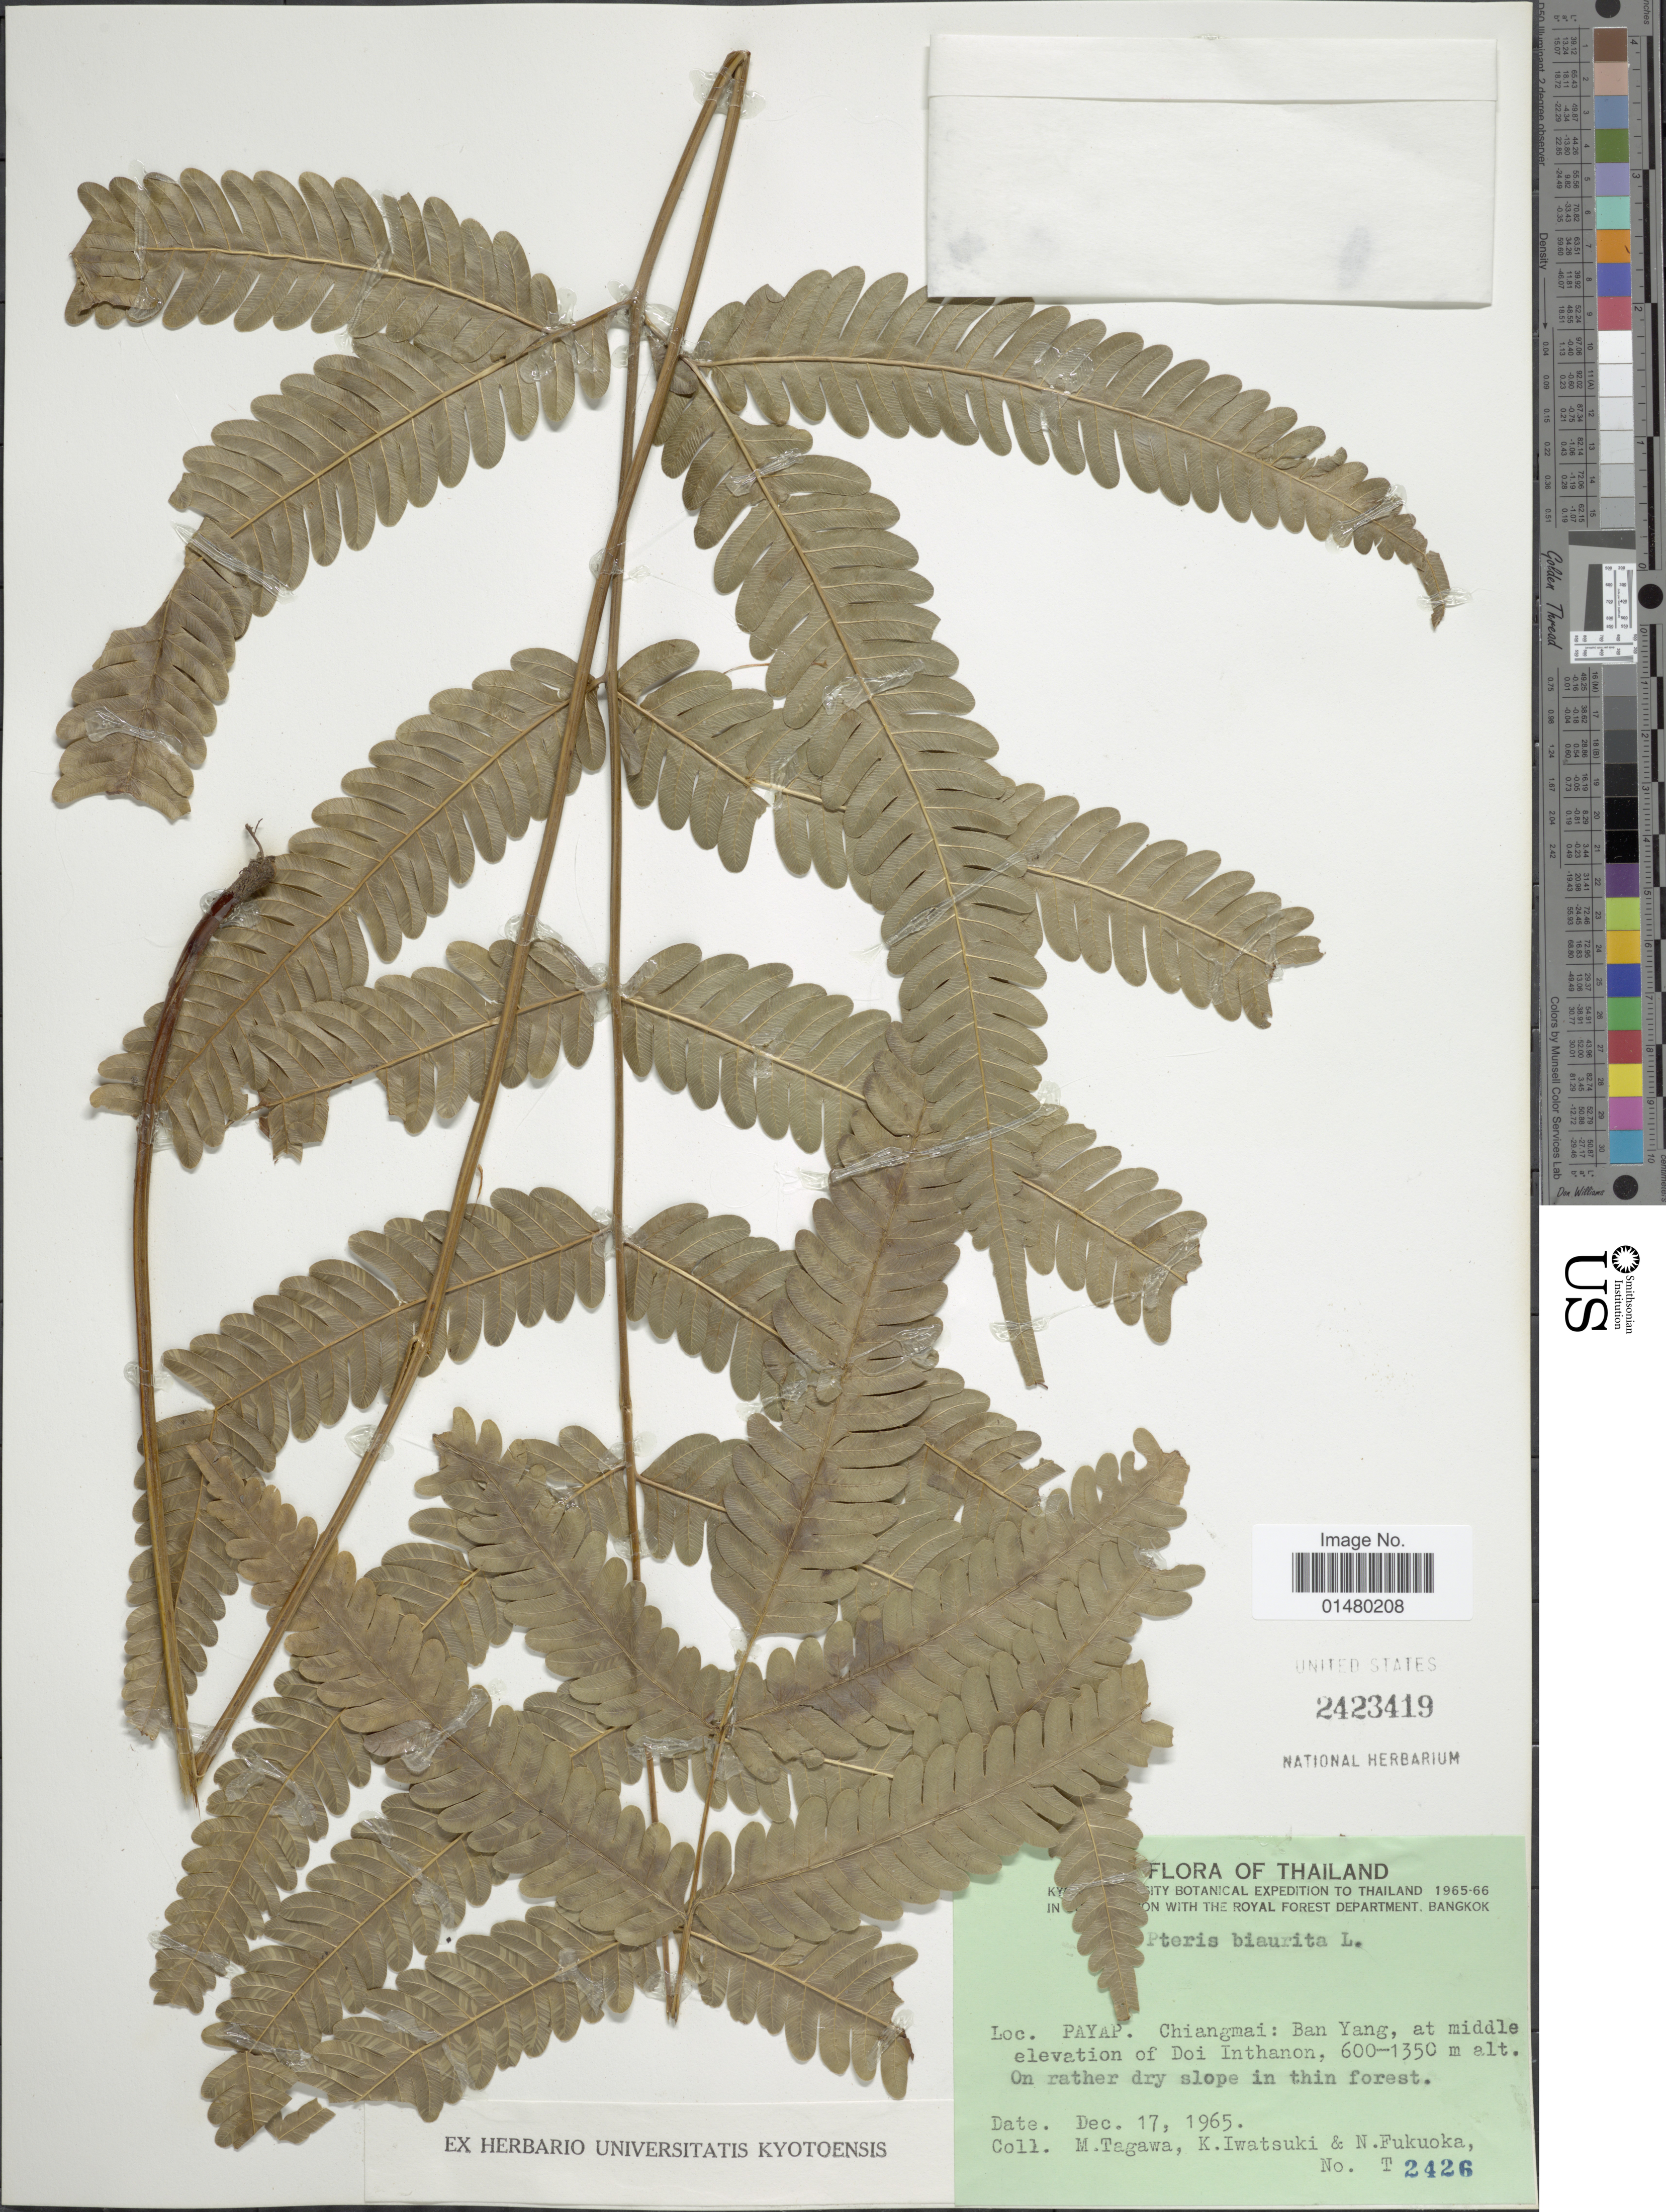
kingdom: Plantae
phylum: Tracheophyta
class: Polypodiopsida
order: Polypodiales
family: Pteridaceae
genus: Pteris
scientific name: Pteris biaurita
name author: L.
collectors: M. Tagawa, K. Iwatsuki & N. Fukuoka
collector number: T 2426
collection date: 1965-12-17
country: Thailand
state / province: Chiang Mai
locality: Payap, Ban Yang, at middle elevation of Doi Inthanon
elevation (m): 600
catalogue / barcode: US 2423419